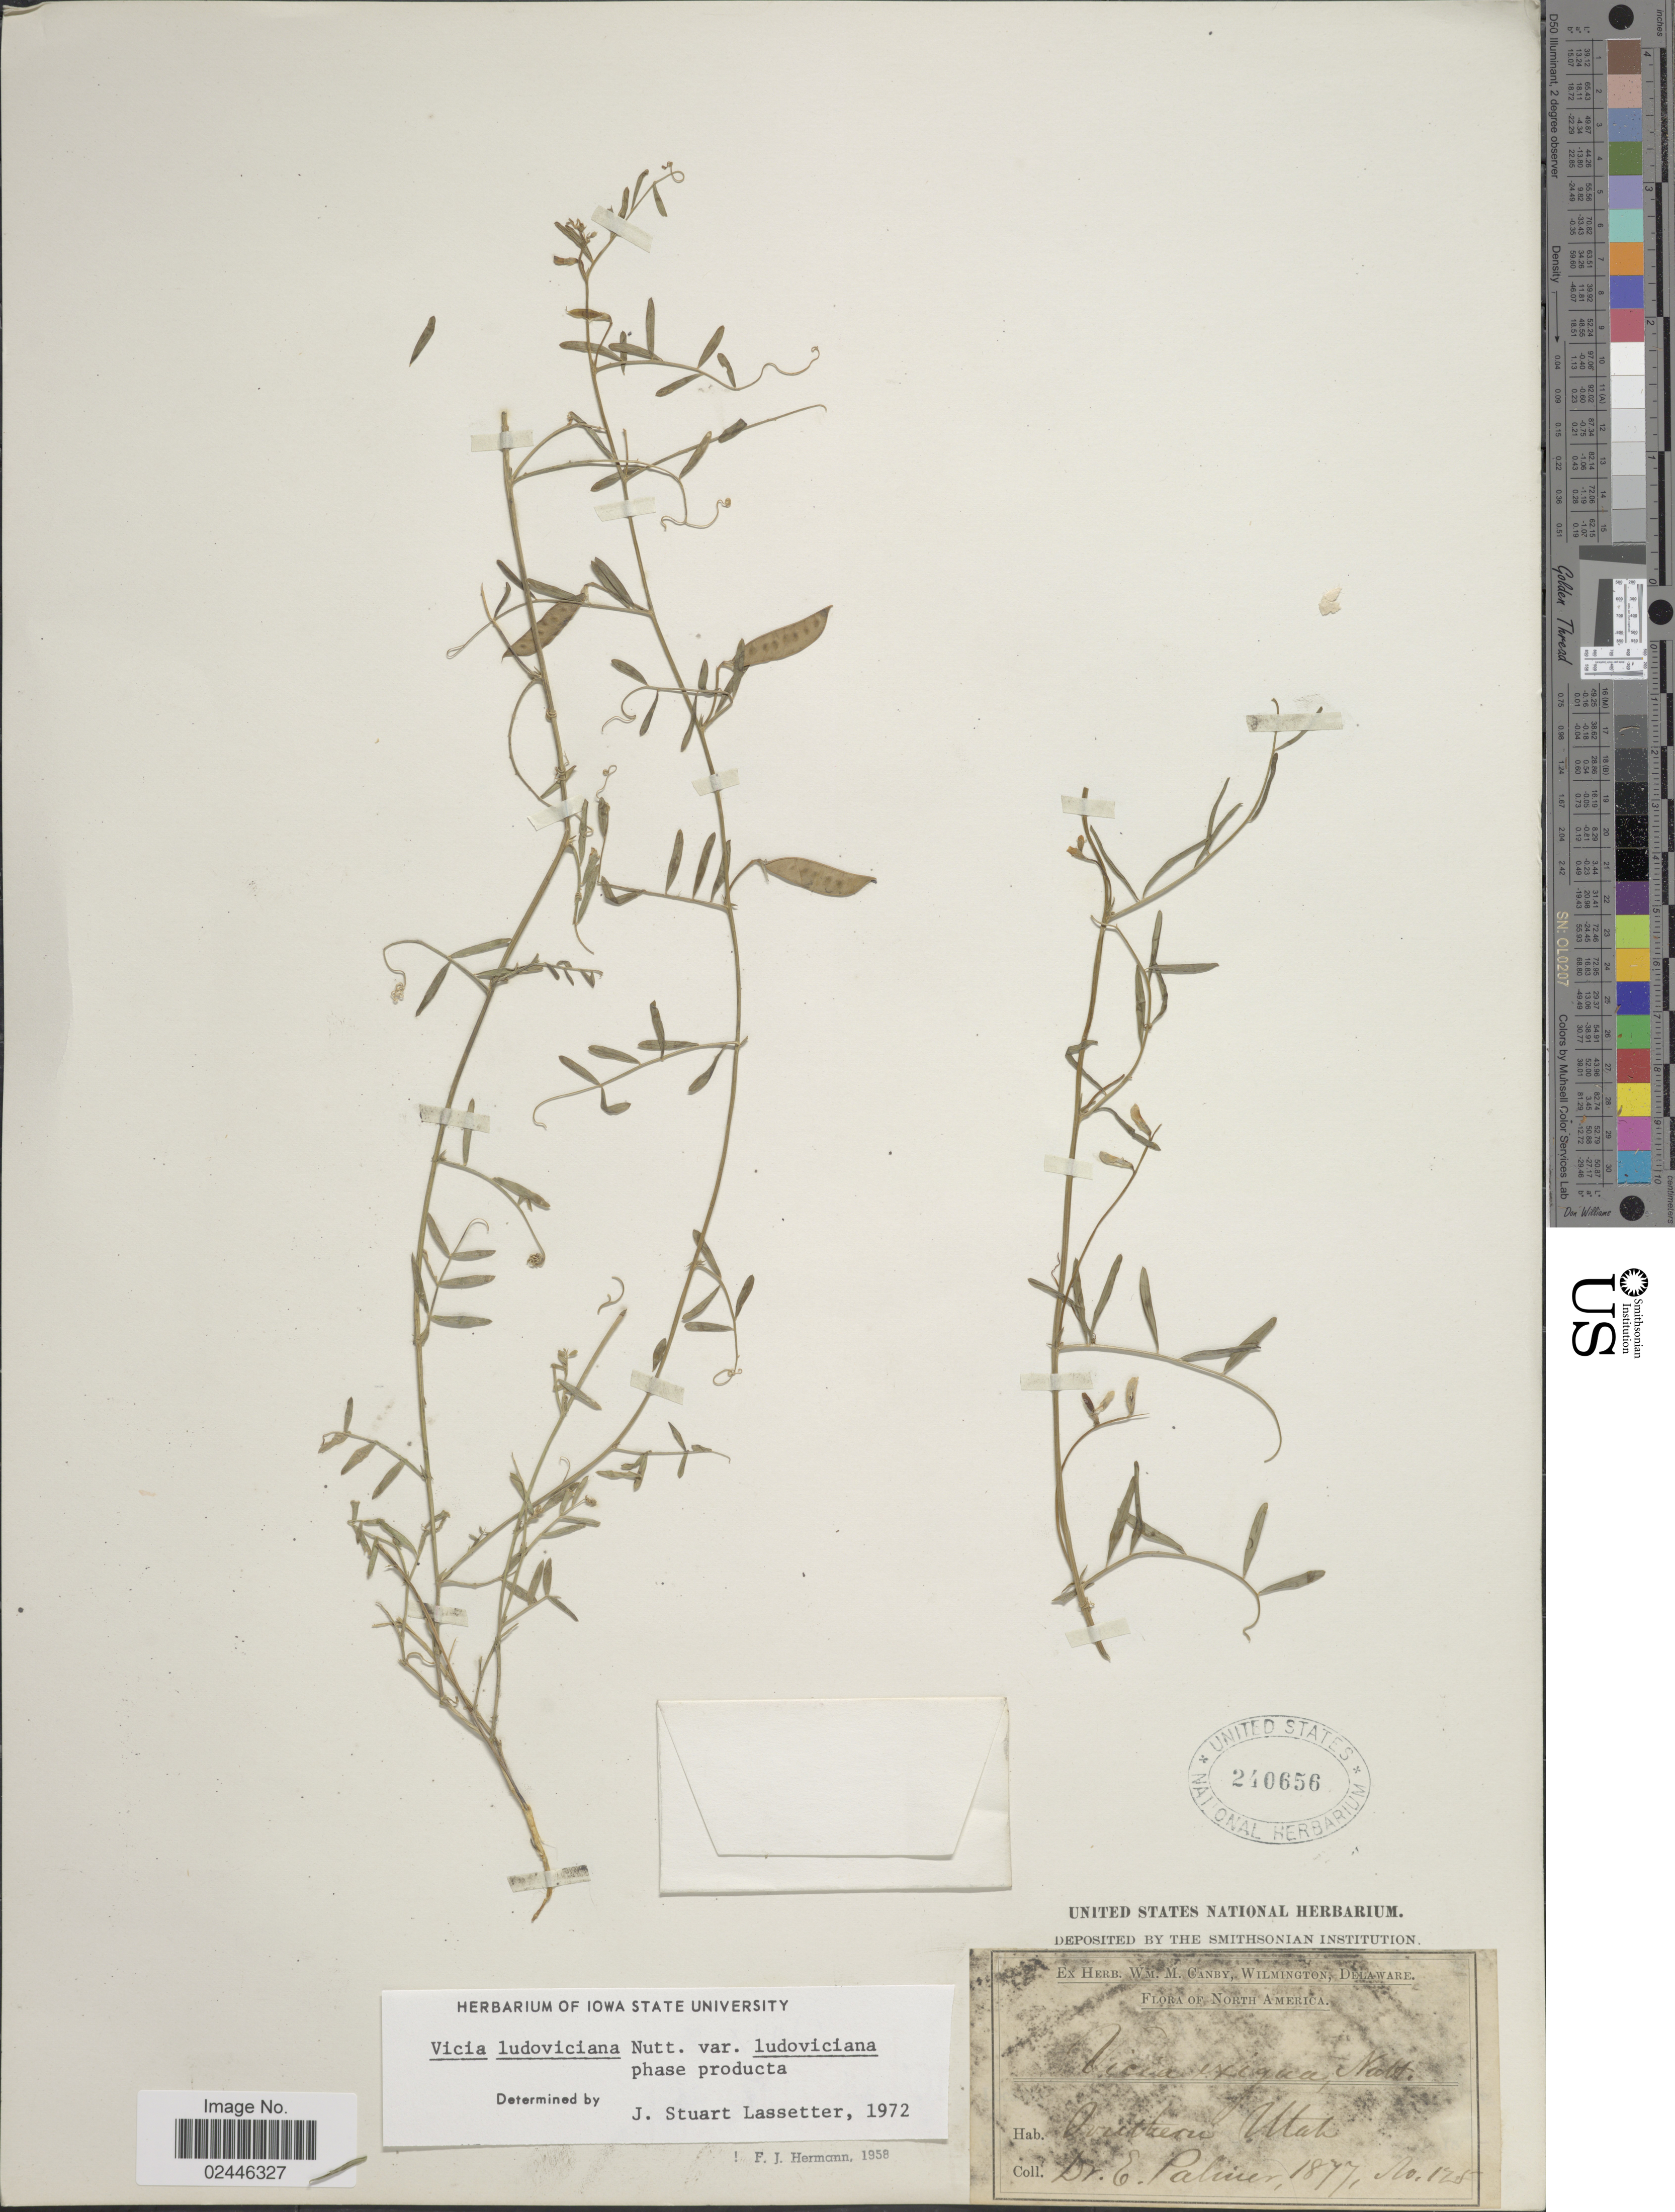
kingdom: Plantae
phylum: Tracheophyta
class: Magnoliopsida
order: Fabales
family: Fabaceae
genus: Vicia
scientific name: Vicia ludoviciana var. ludoviciana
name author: Nutt. ex Torr. & A. Gray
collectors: E. Palmer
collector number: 128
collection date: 1877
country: United States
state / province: Utah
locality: Southern Utah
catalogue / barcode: US 240656